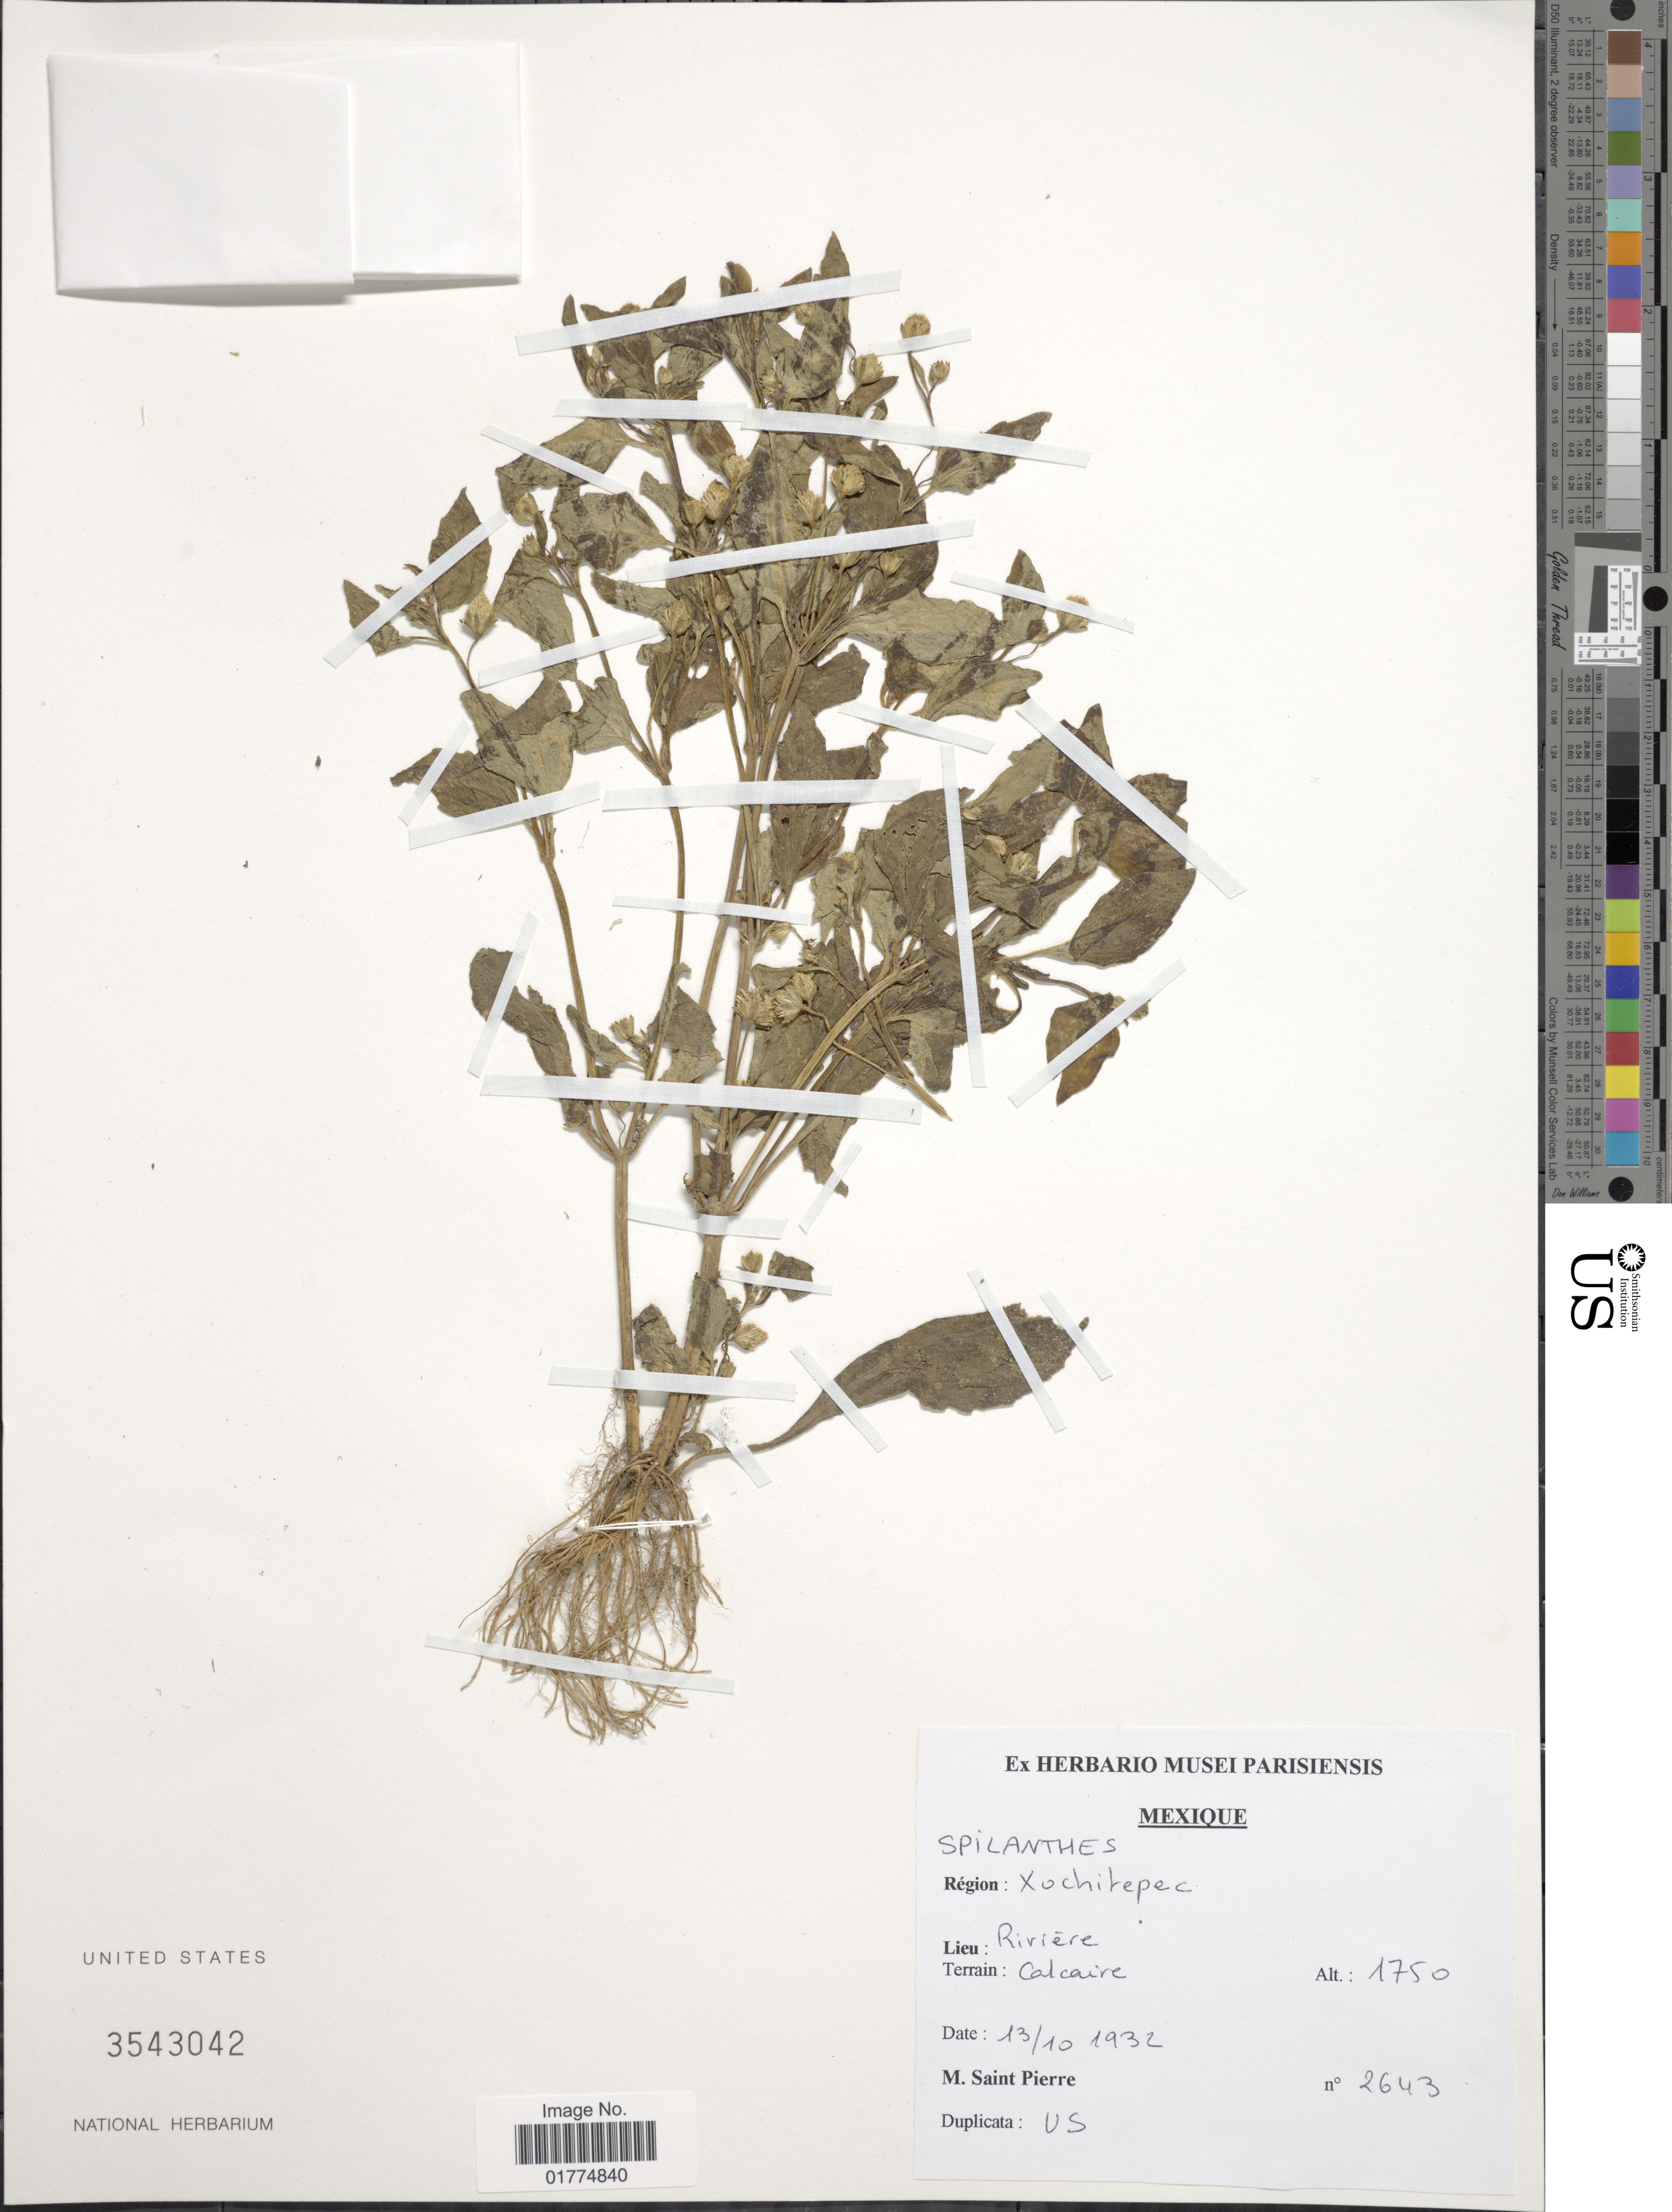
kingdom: Plantae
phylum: Tracheophyta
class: Magnoliopsida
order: Asterales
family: Asteraceae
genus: Acmella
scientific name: Acmella radicans var. radicans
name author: (Jacq.) R.K. Jansen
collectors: M. Saint-Pierre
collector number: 2643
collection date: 1932-10-13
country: Mexico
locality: Région: Xochitepec. Rivière. Calcaire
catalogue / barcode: US 3543042